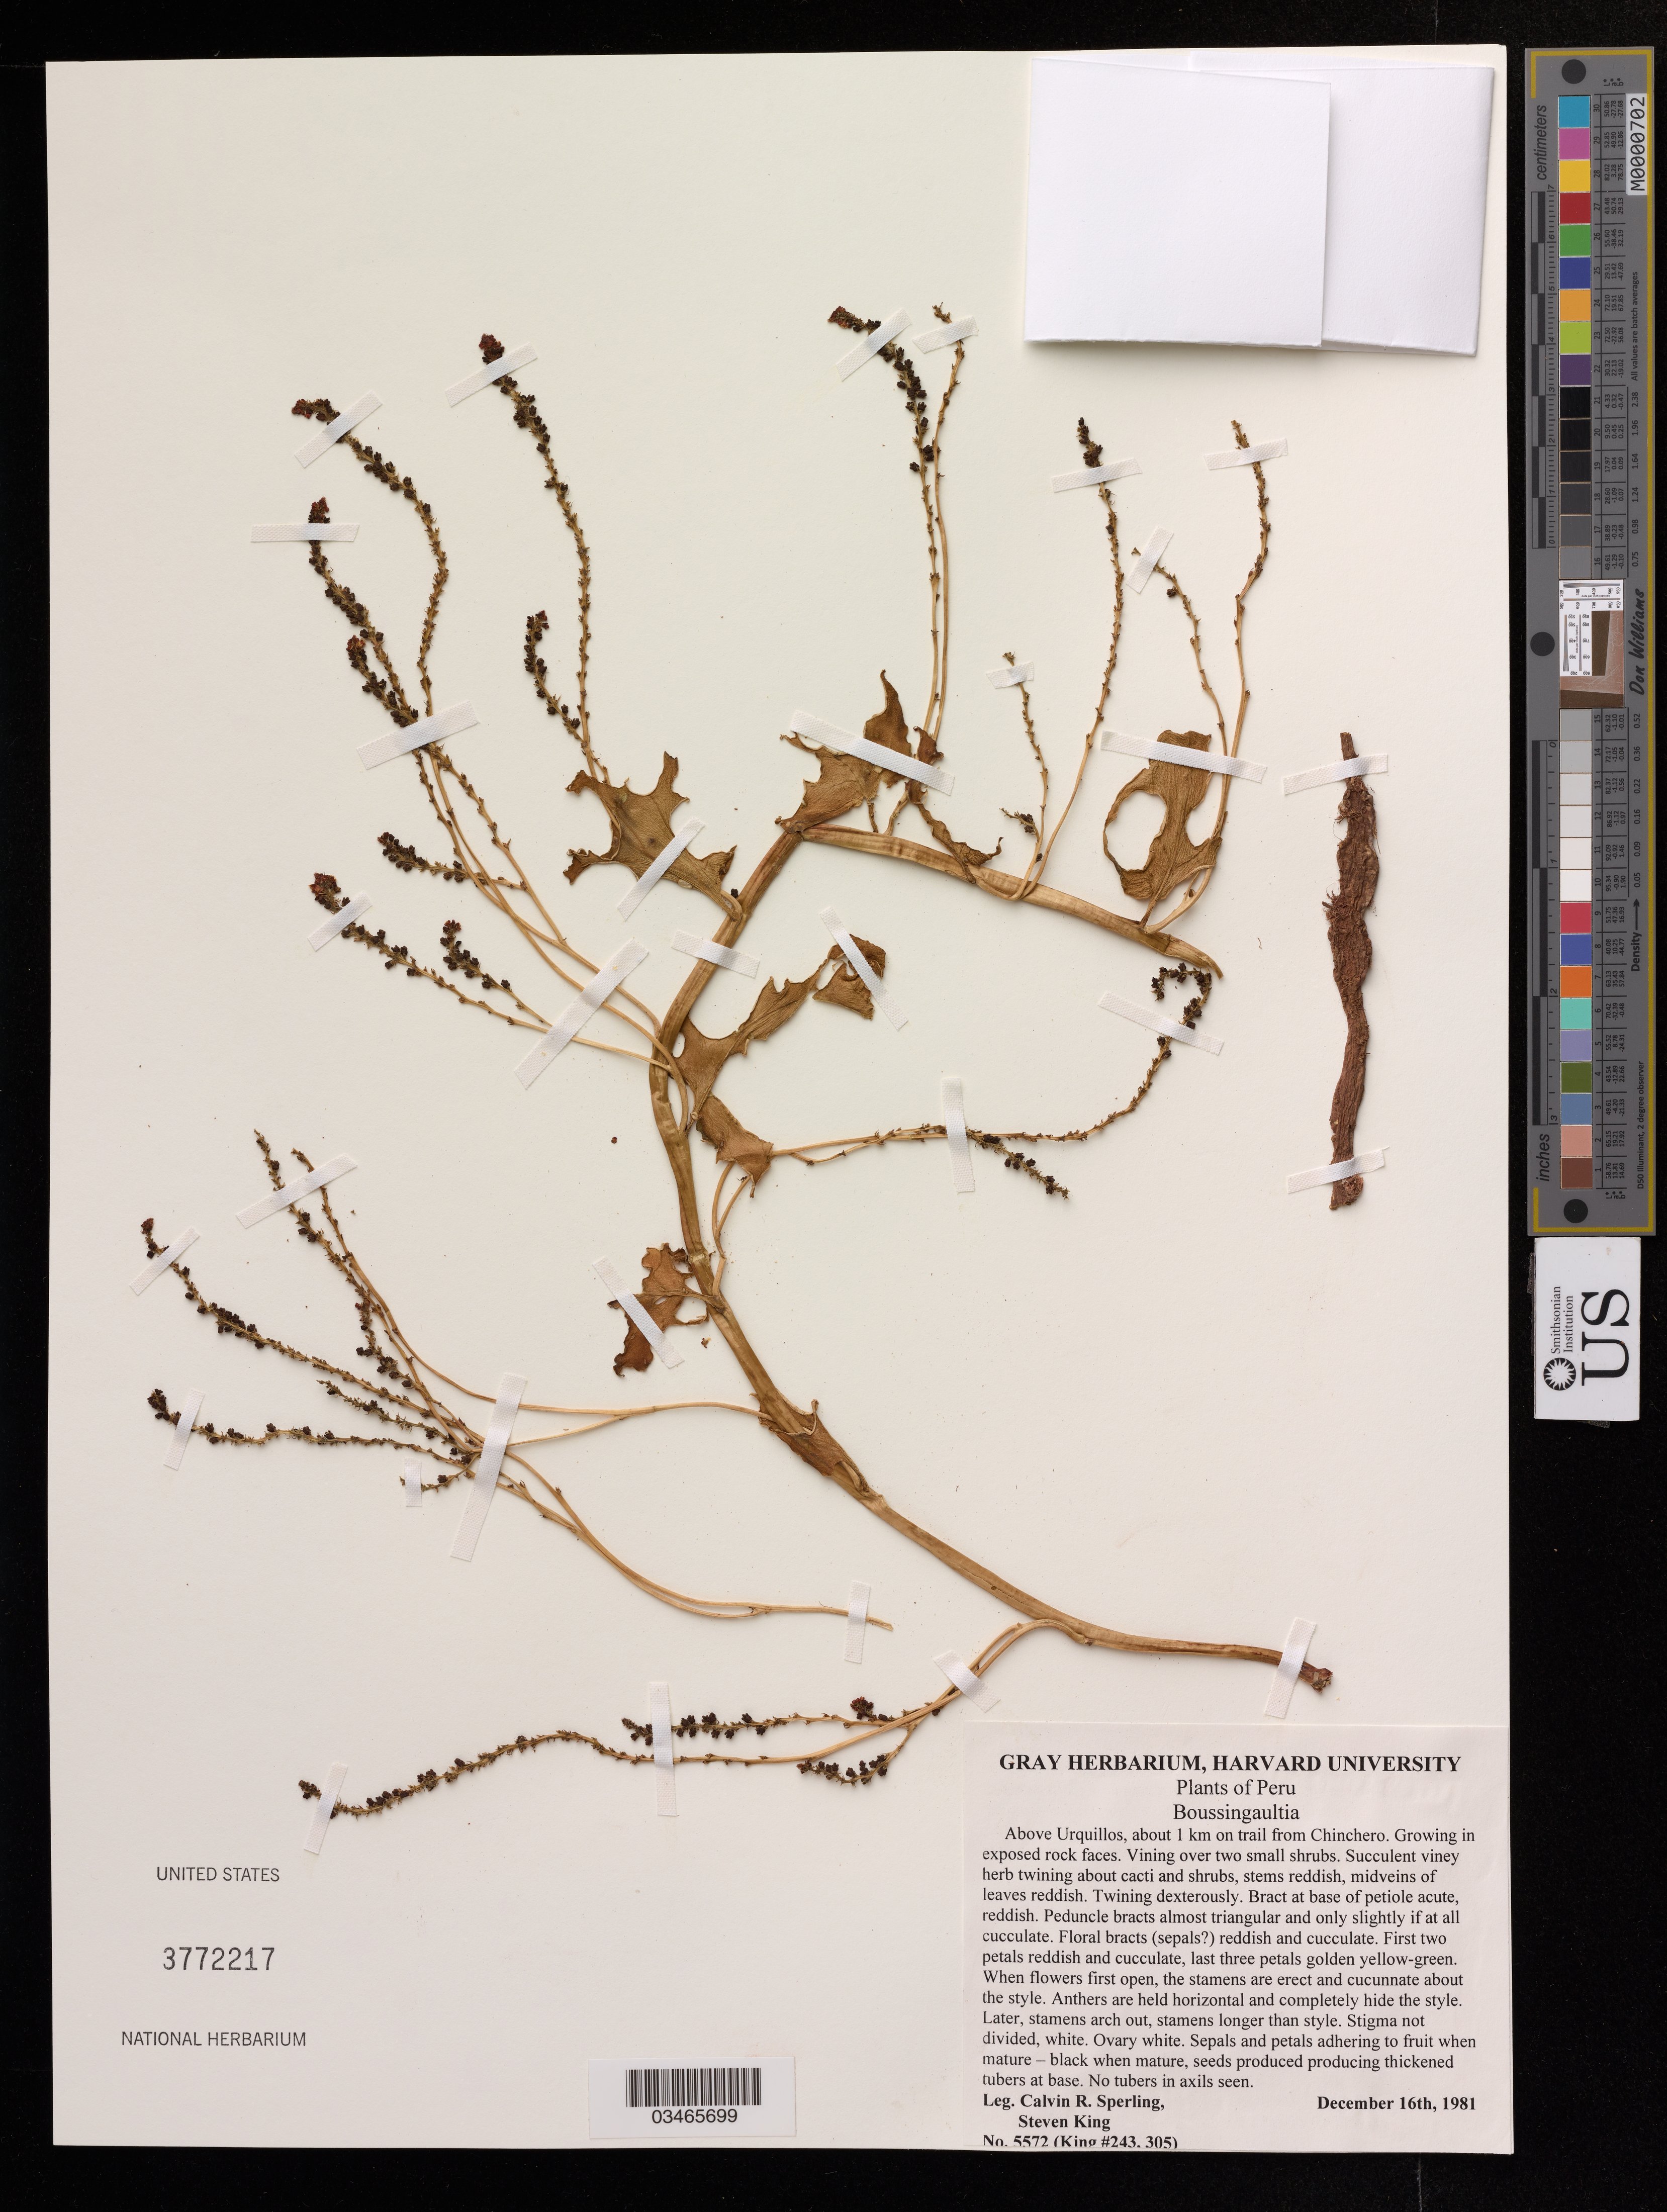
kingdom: Plantae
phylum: Tracheophyta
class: Magnoliopsida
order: Caryophyllales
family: Basellaceae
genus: Boussingaultia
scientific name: Boussingaultia sp.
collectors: C. R. Sperling & S. King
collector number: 5572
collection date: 1981-12-16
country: Peru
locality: Above Urquillos, about 1 km on trail from Chinchero.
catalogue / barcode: US 3772217